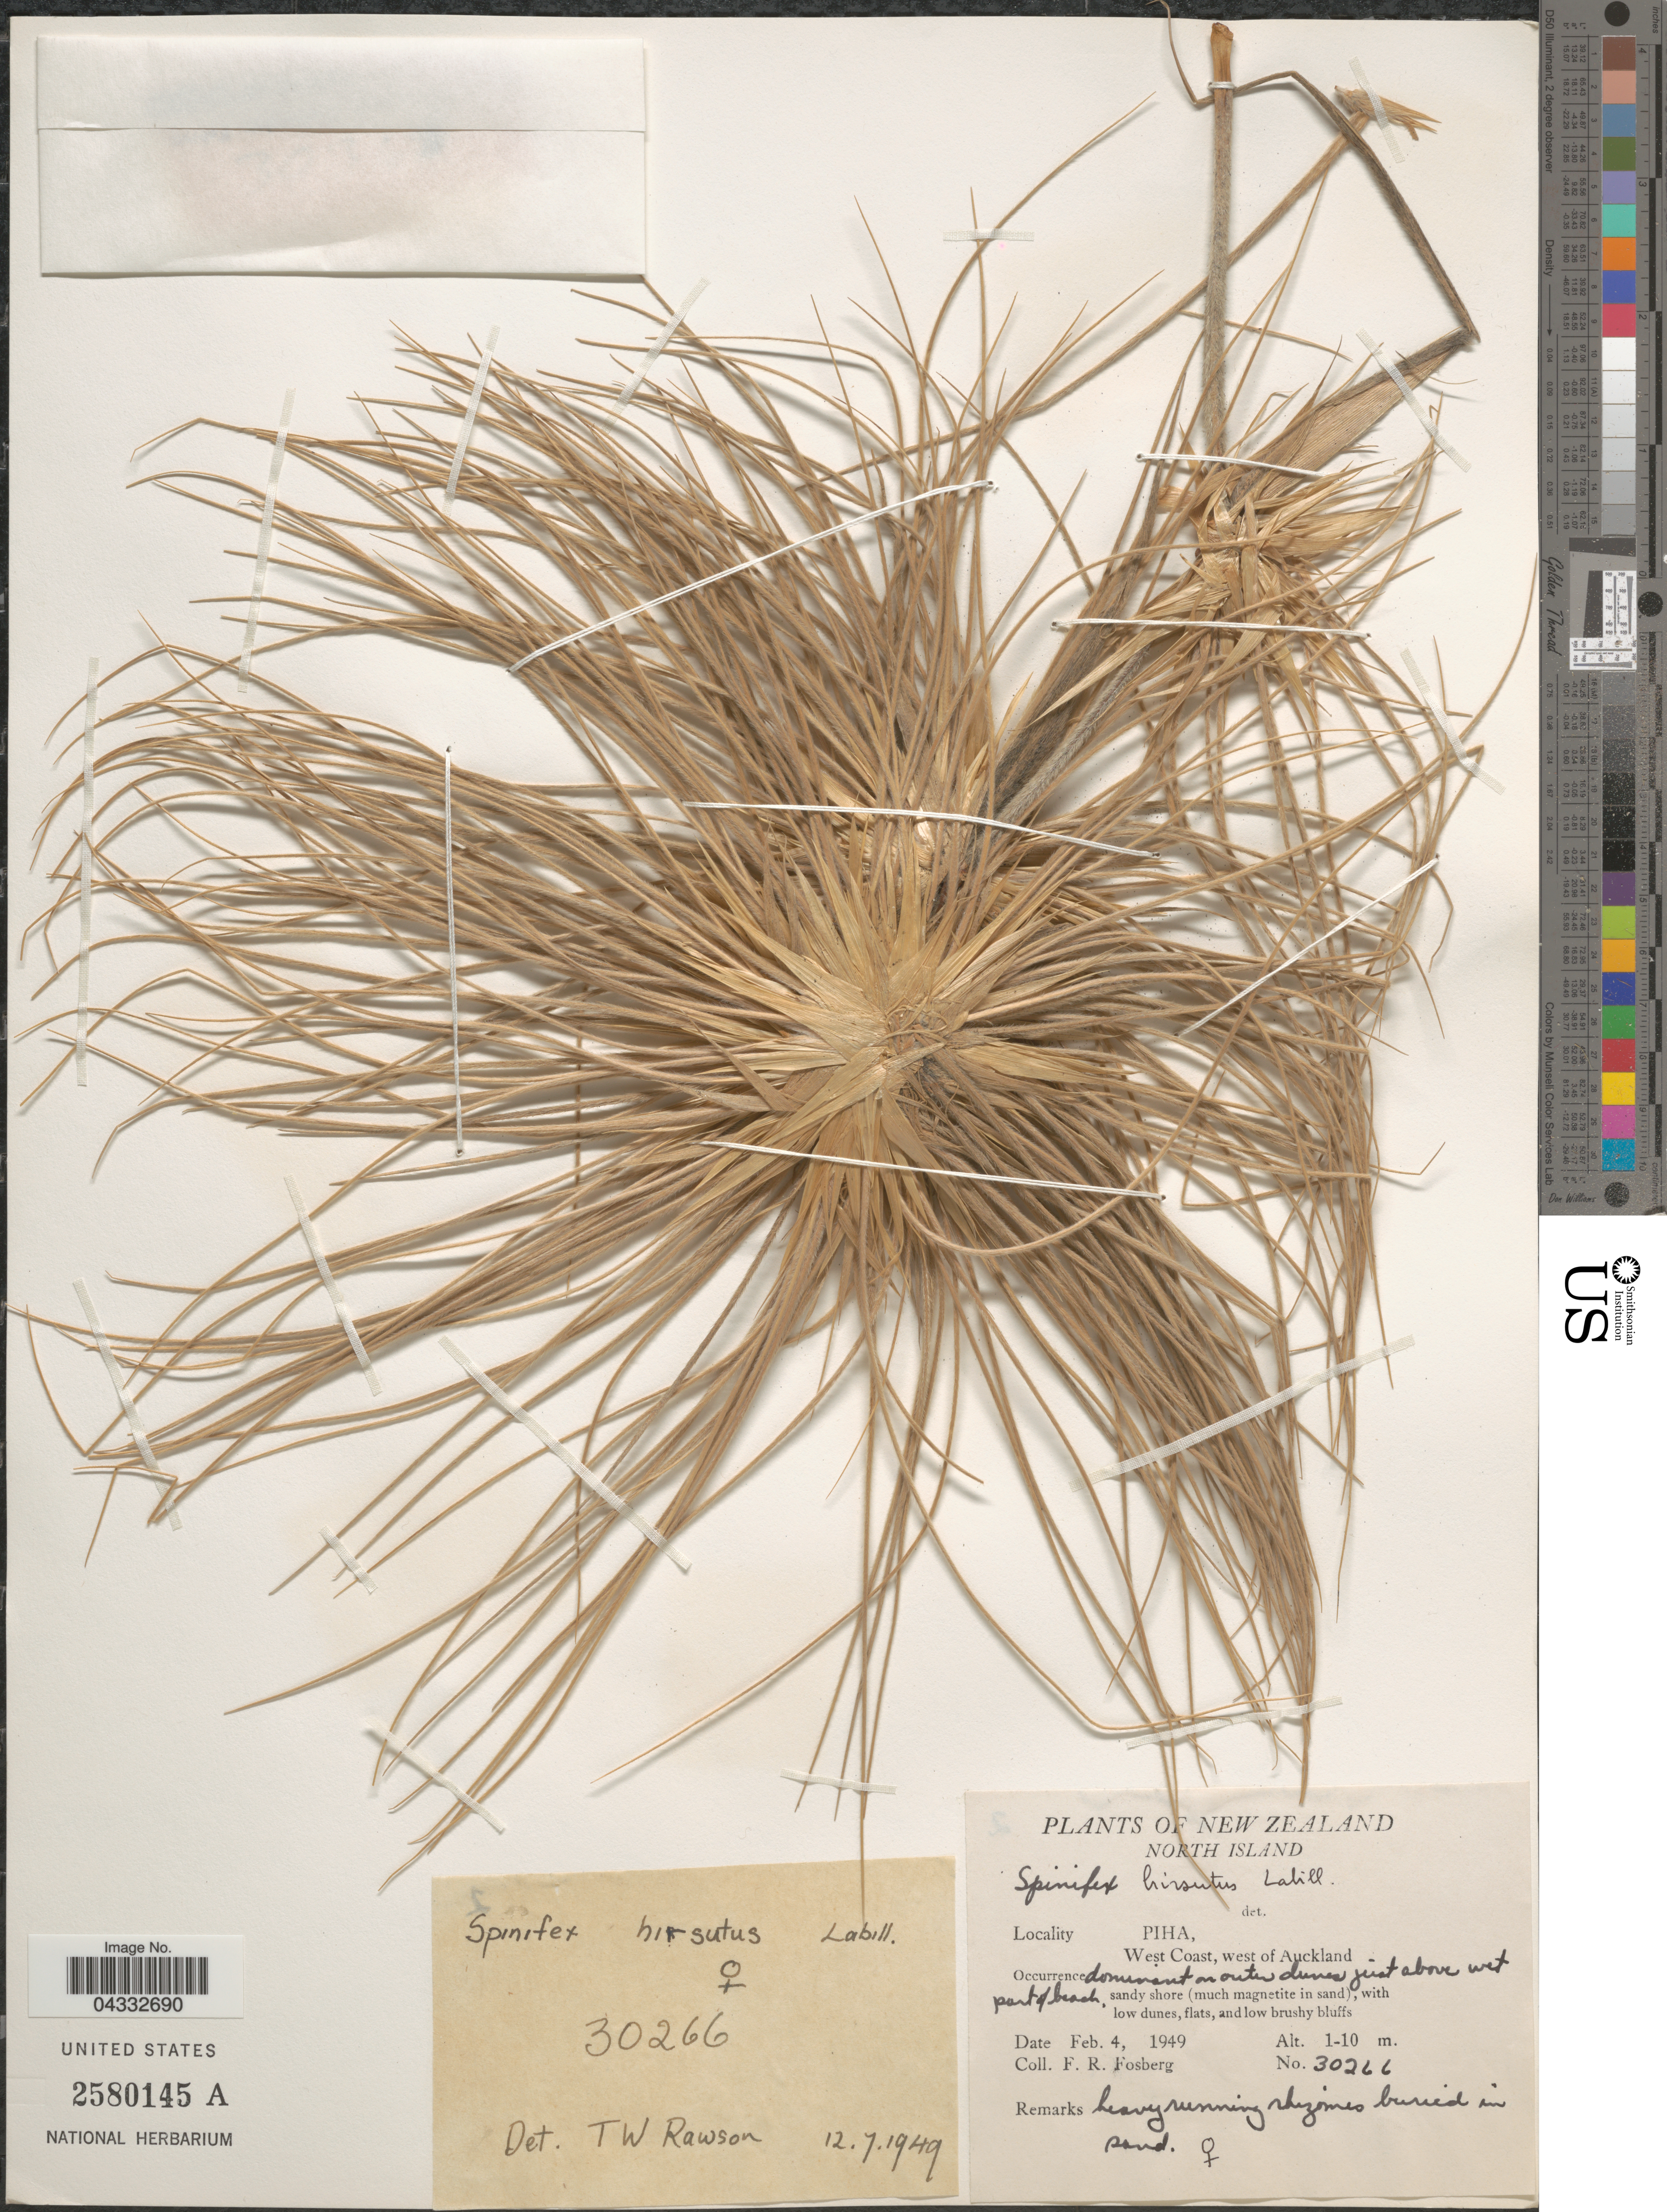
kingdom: Plantae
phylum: Tracheophyta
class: Liliopsida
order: Poales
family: Poaceae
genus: Spinifex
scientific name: Spinifex hirsutus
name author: Labill.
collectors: F. R. Fosberg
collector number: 30266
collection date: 1949-02-04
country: New Zealand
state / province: Auckland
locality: North Island. Piha, West Coast, west of Auckland.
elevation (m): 1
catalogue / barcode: US 2580145A